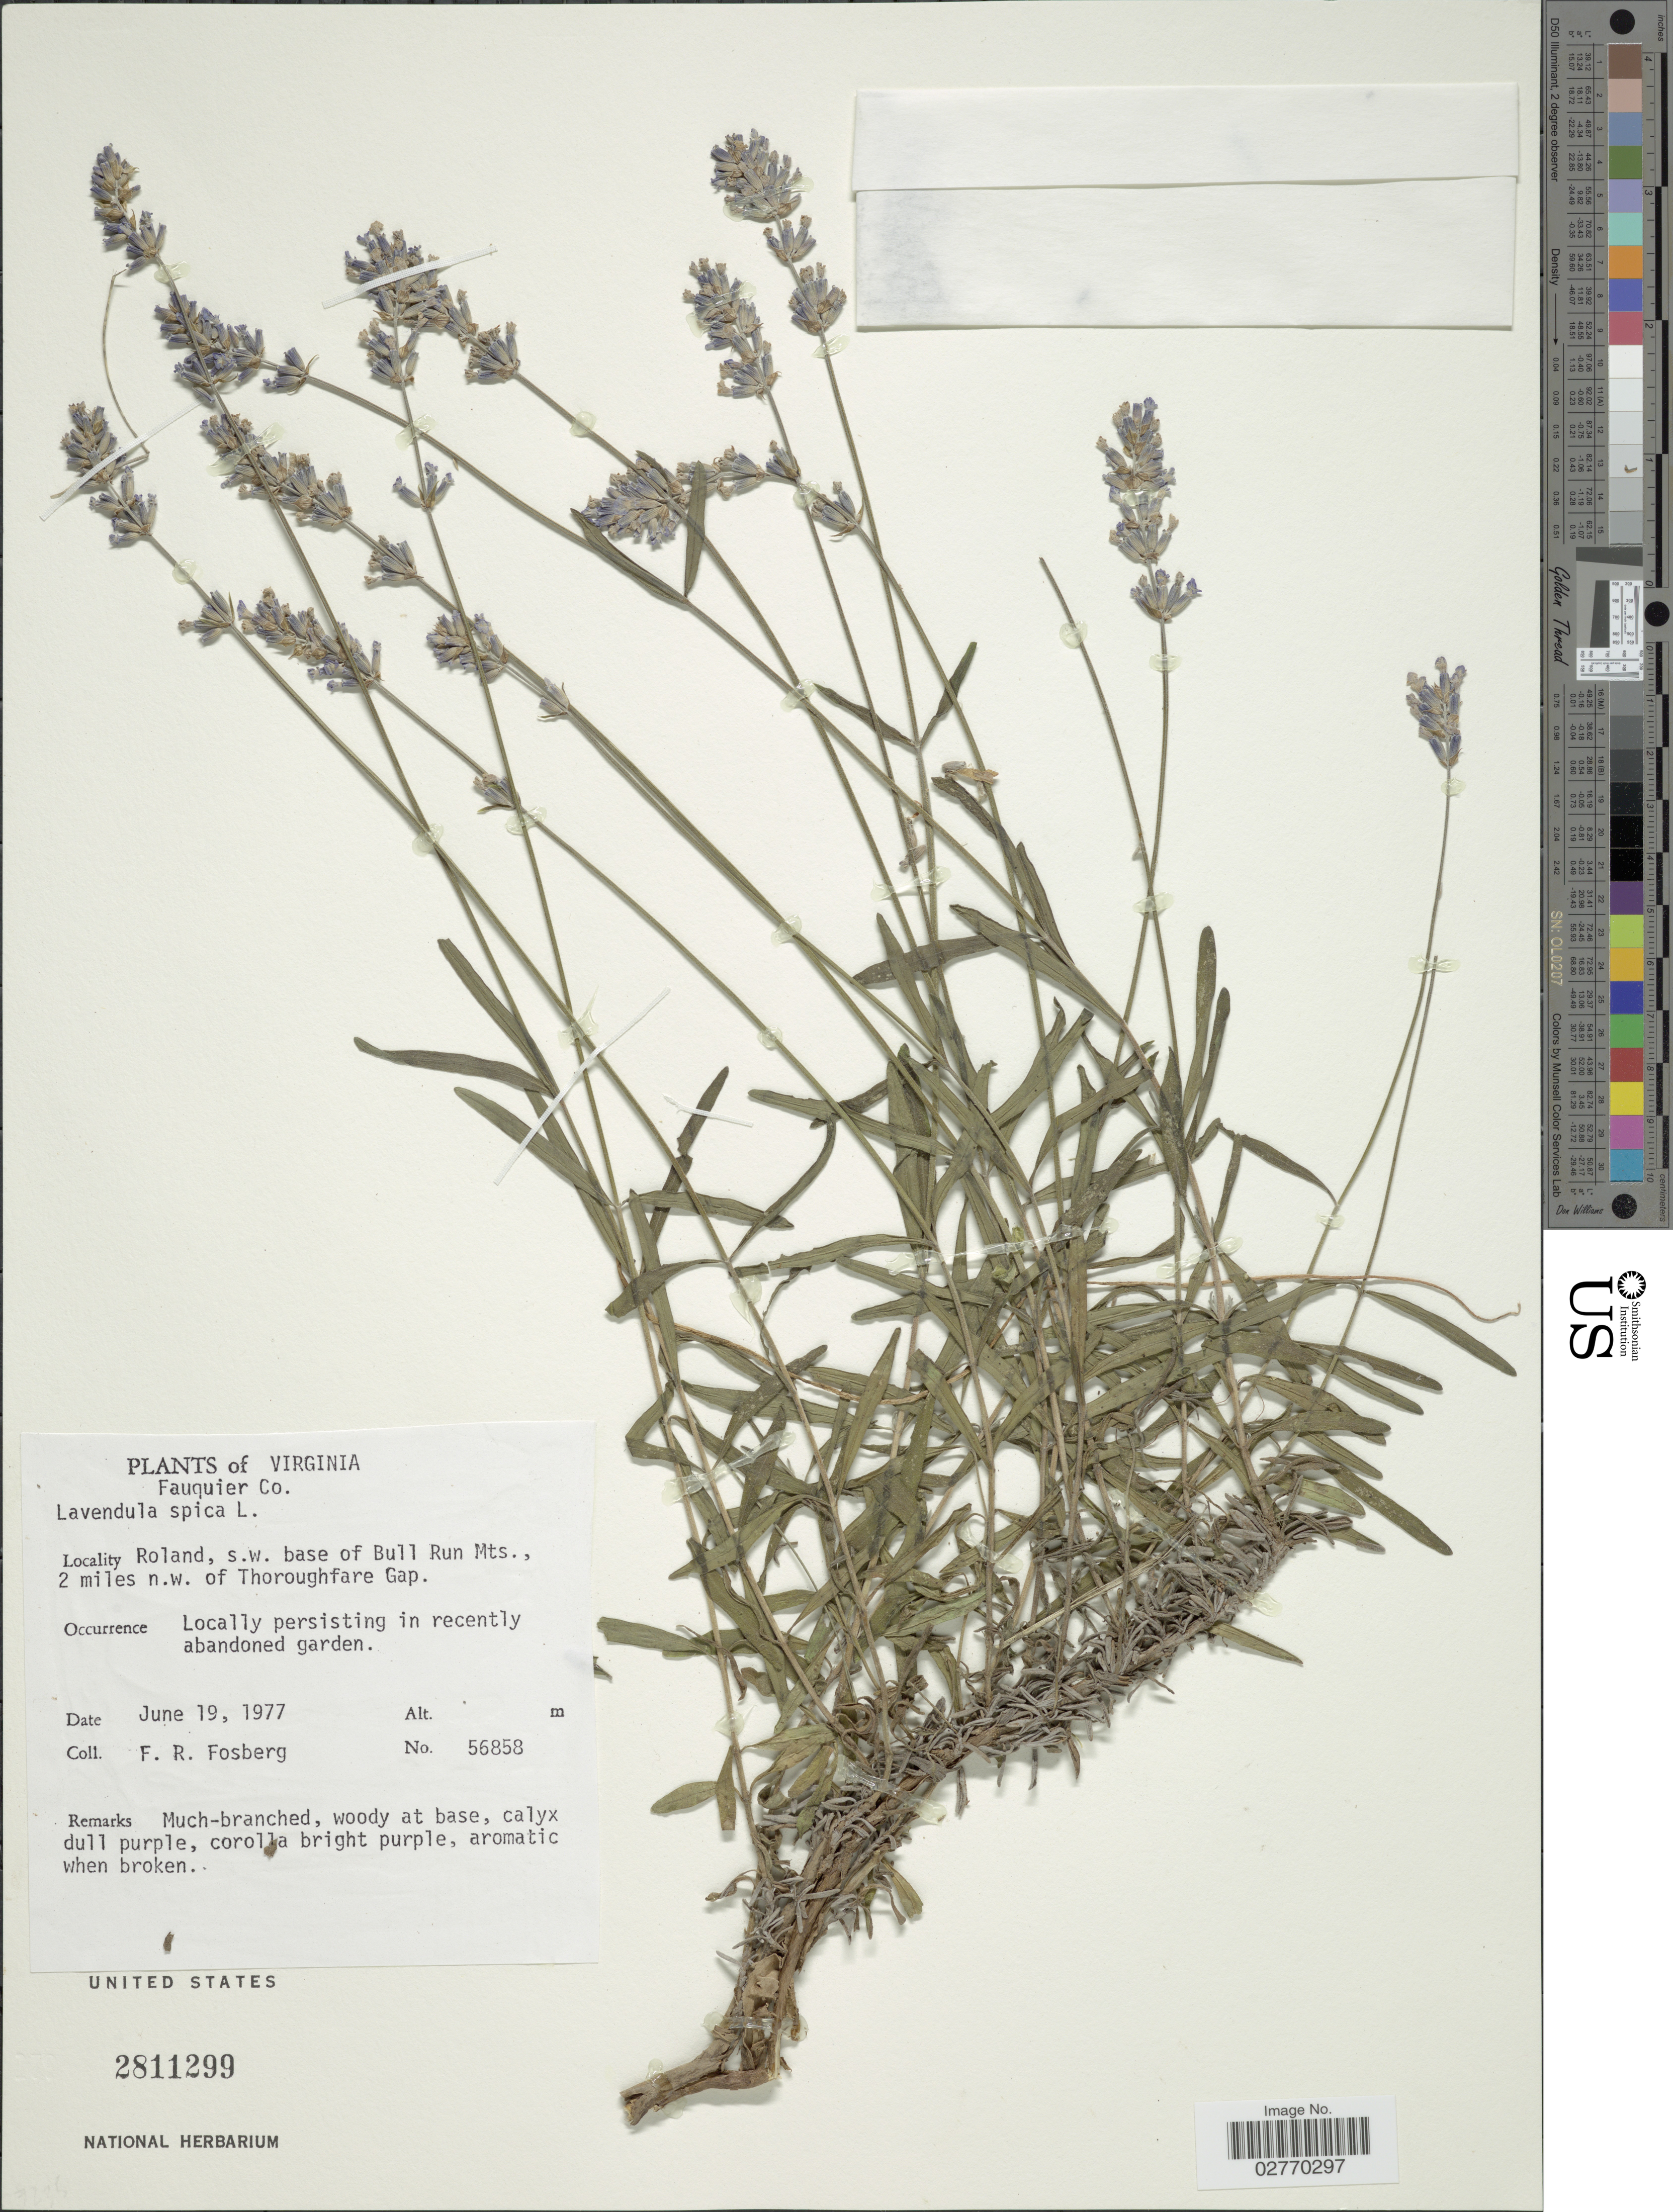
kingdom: Plantae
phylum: Tracheophyta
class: Magnoliopsida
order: Lamiales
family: Lamiaceae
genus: Lavandula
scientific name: Lavandula angustifolia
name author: Mill.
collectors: F. R. Fosberg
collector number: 56858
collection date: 1977-06-19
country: United States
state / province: Virginia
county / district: Fauquier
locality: Fauquier Co. Roland, s.w. base of Bull Run Mts., 2 miles n.w. of Thoroughfare Gap.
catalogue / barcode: US 2811299